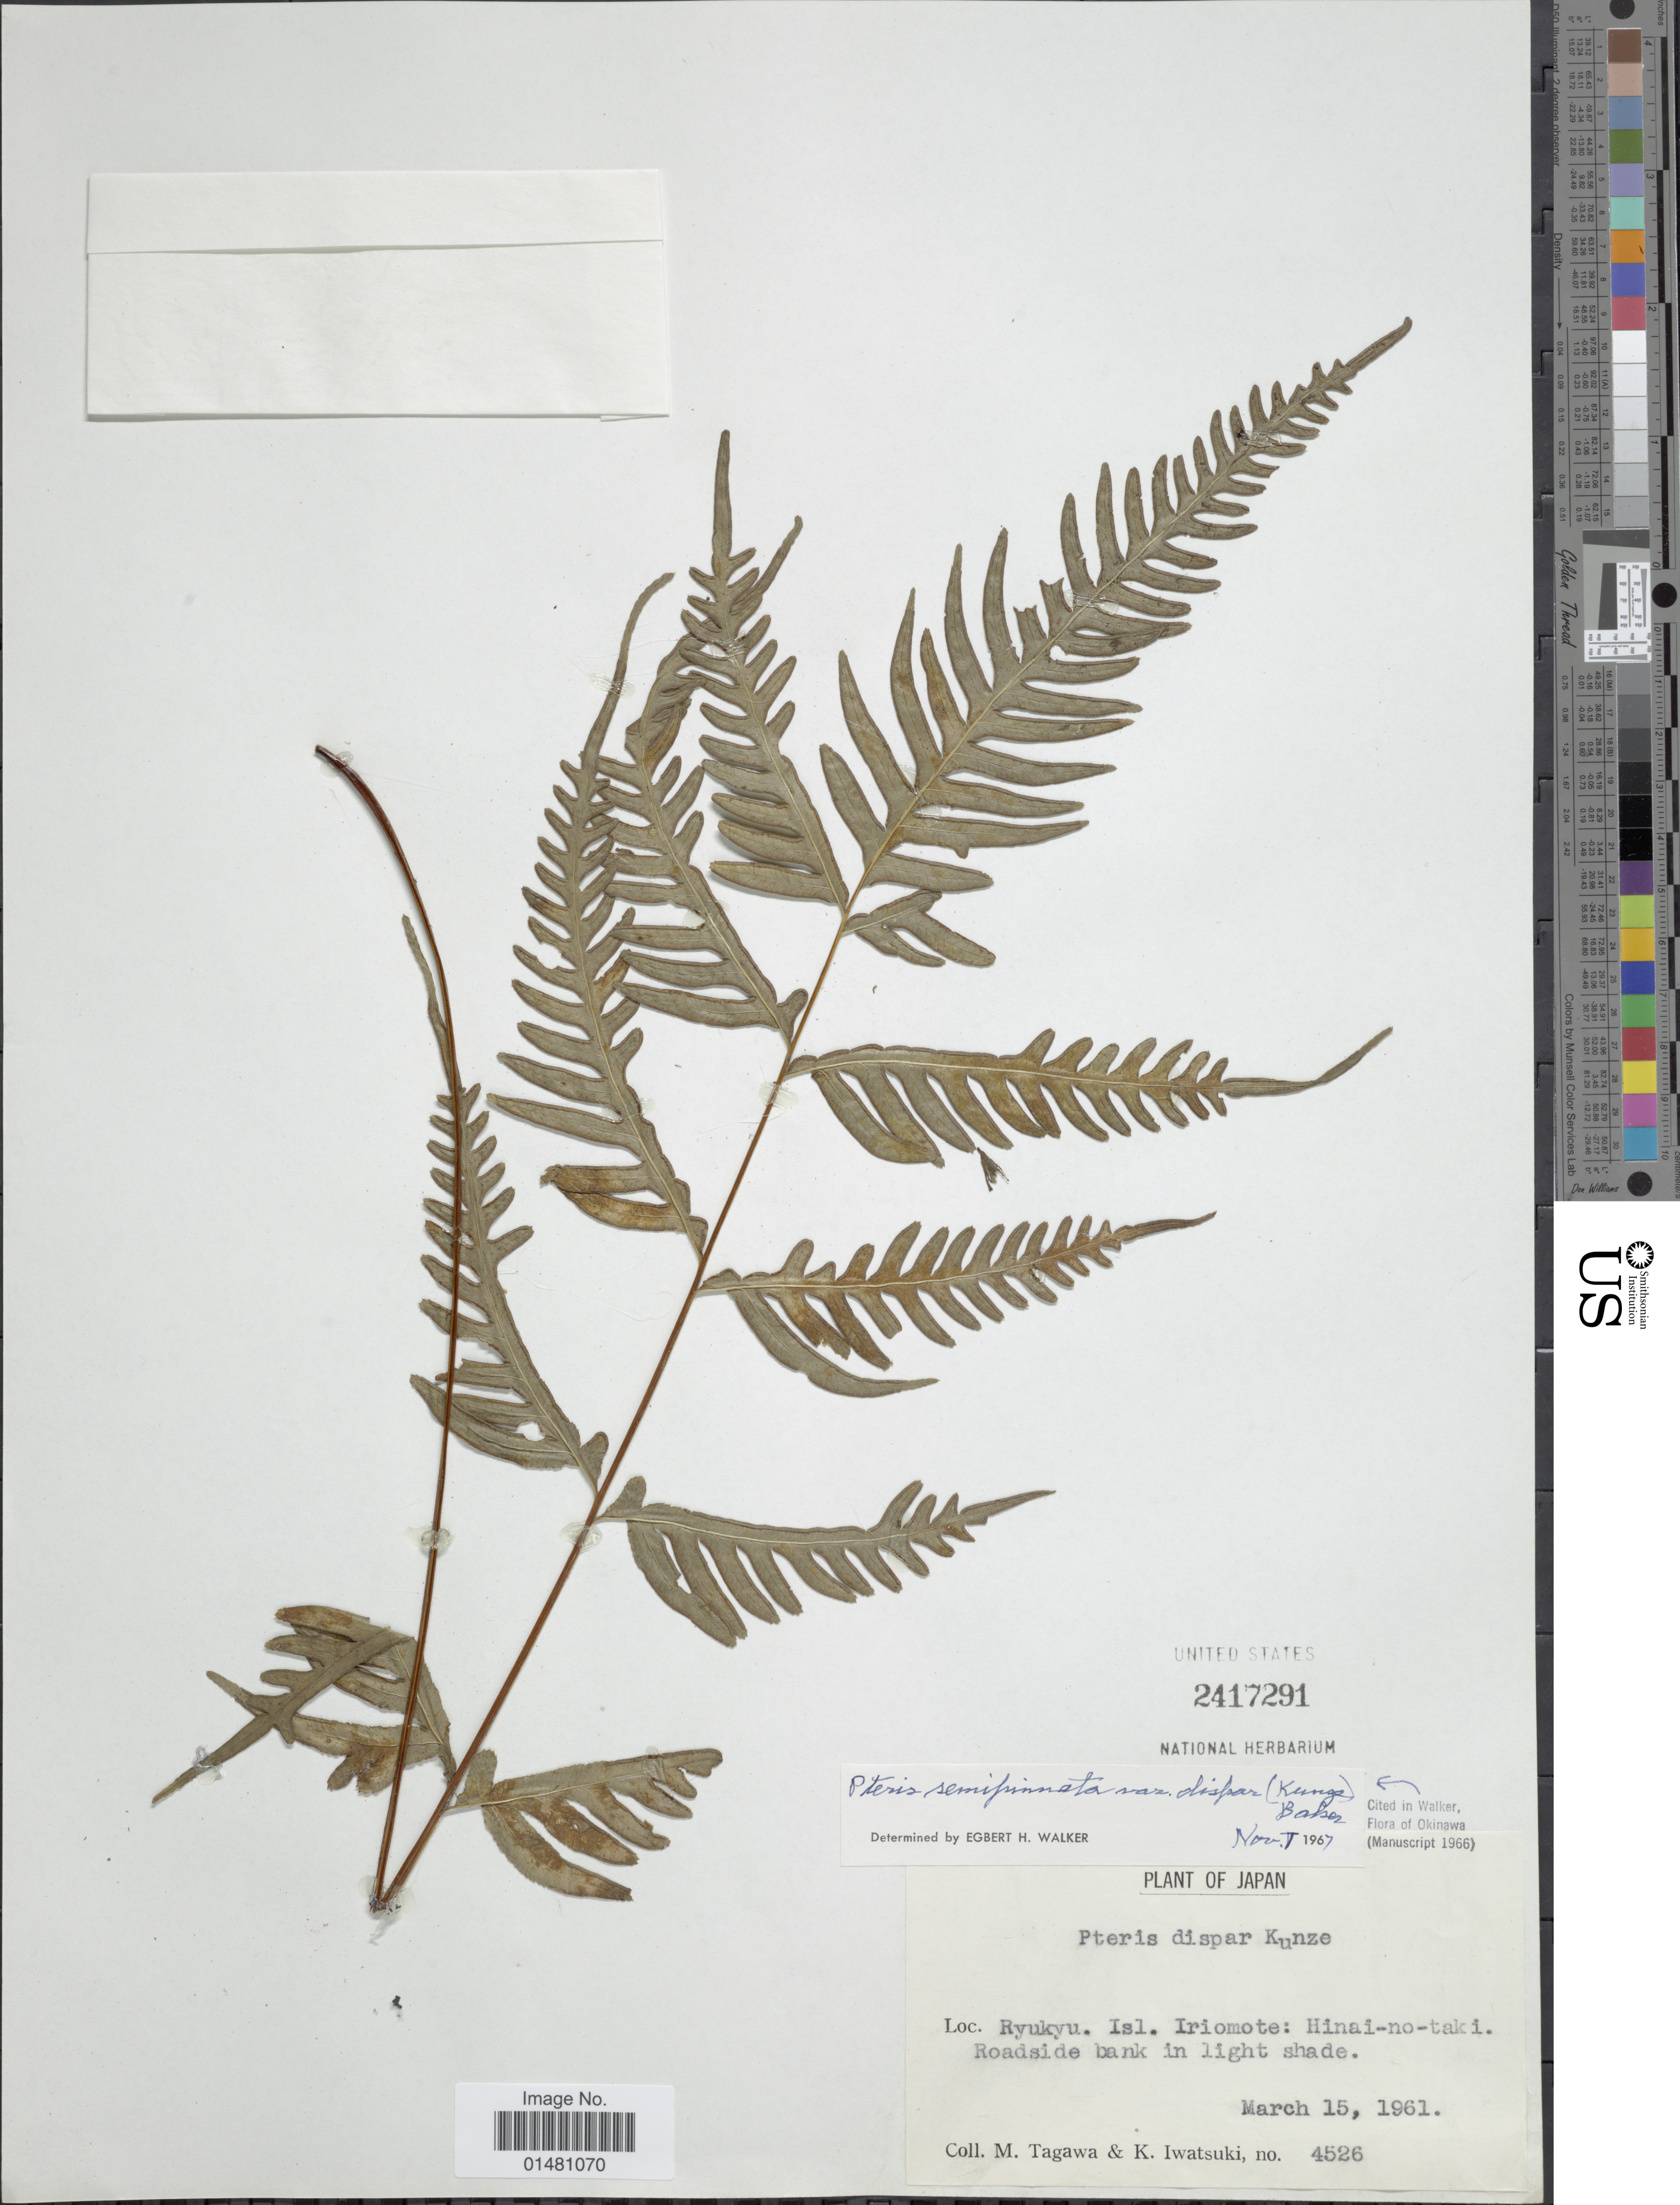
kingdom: Plantae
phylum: Tracheophyta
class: Polypodiopsida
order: Polypodiales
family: Pteridaceae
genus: Pteris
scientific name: Pteris semipinnata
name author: L.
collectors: M. Tagawa & K. Iwatsuki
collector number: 4526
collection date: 1961-03-15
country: Japan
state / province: Okinawa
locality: Ryukyu Is. Iriomote: Hinai-no-taki. Roadise bank in light shade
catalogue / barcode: US 2417291